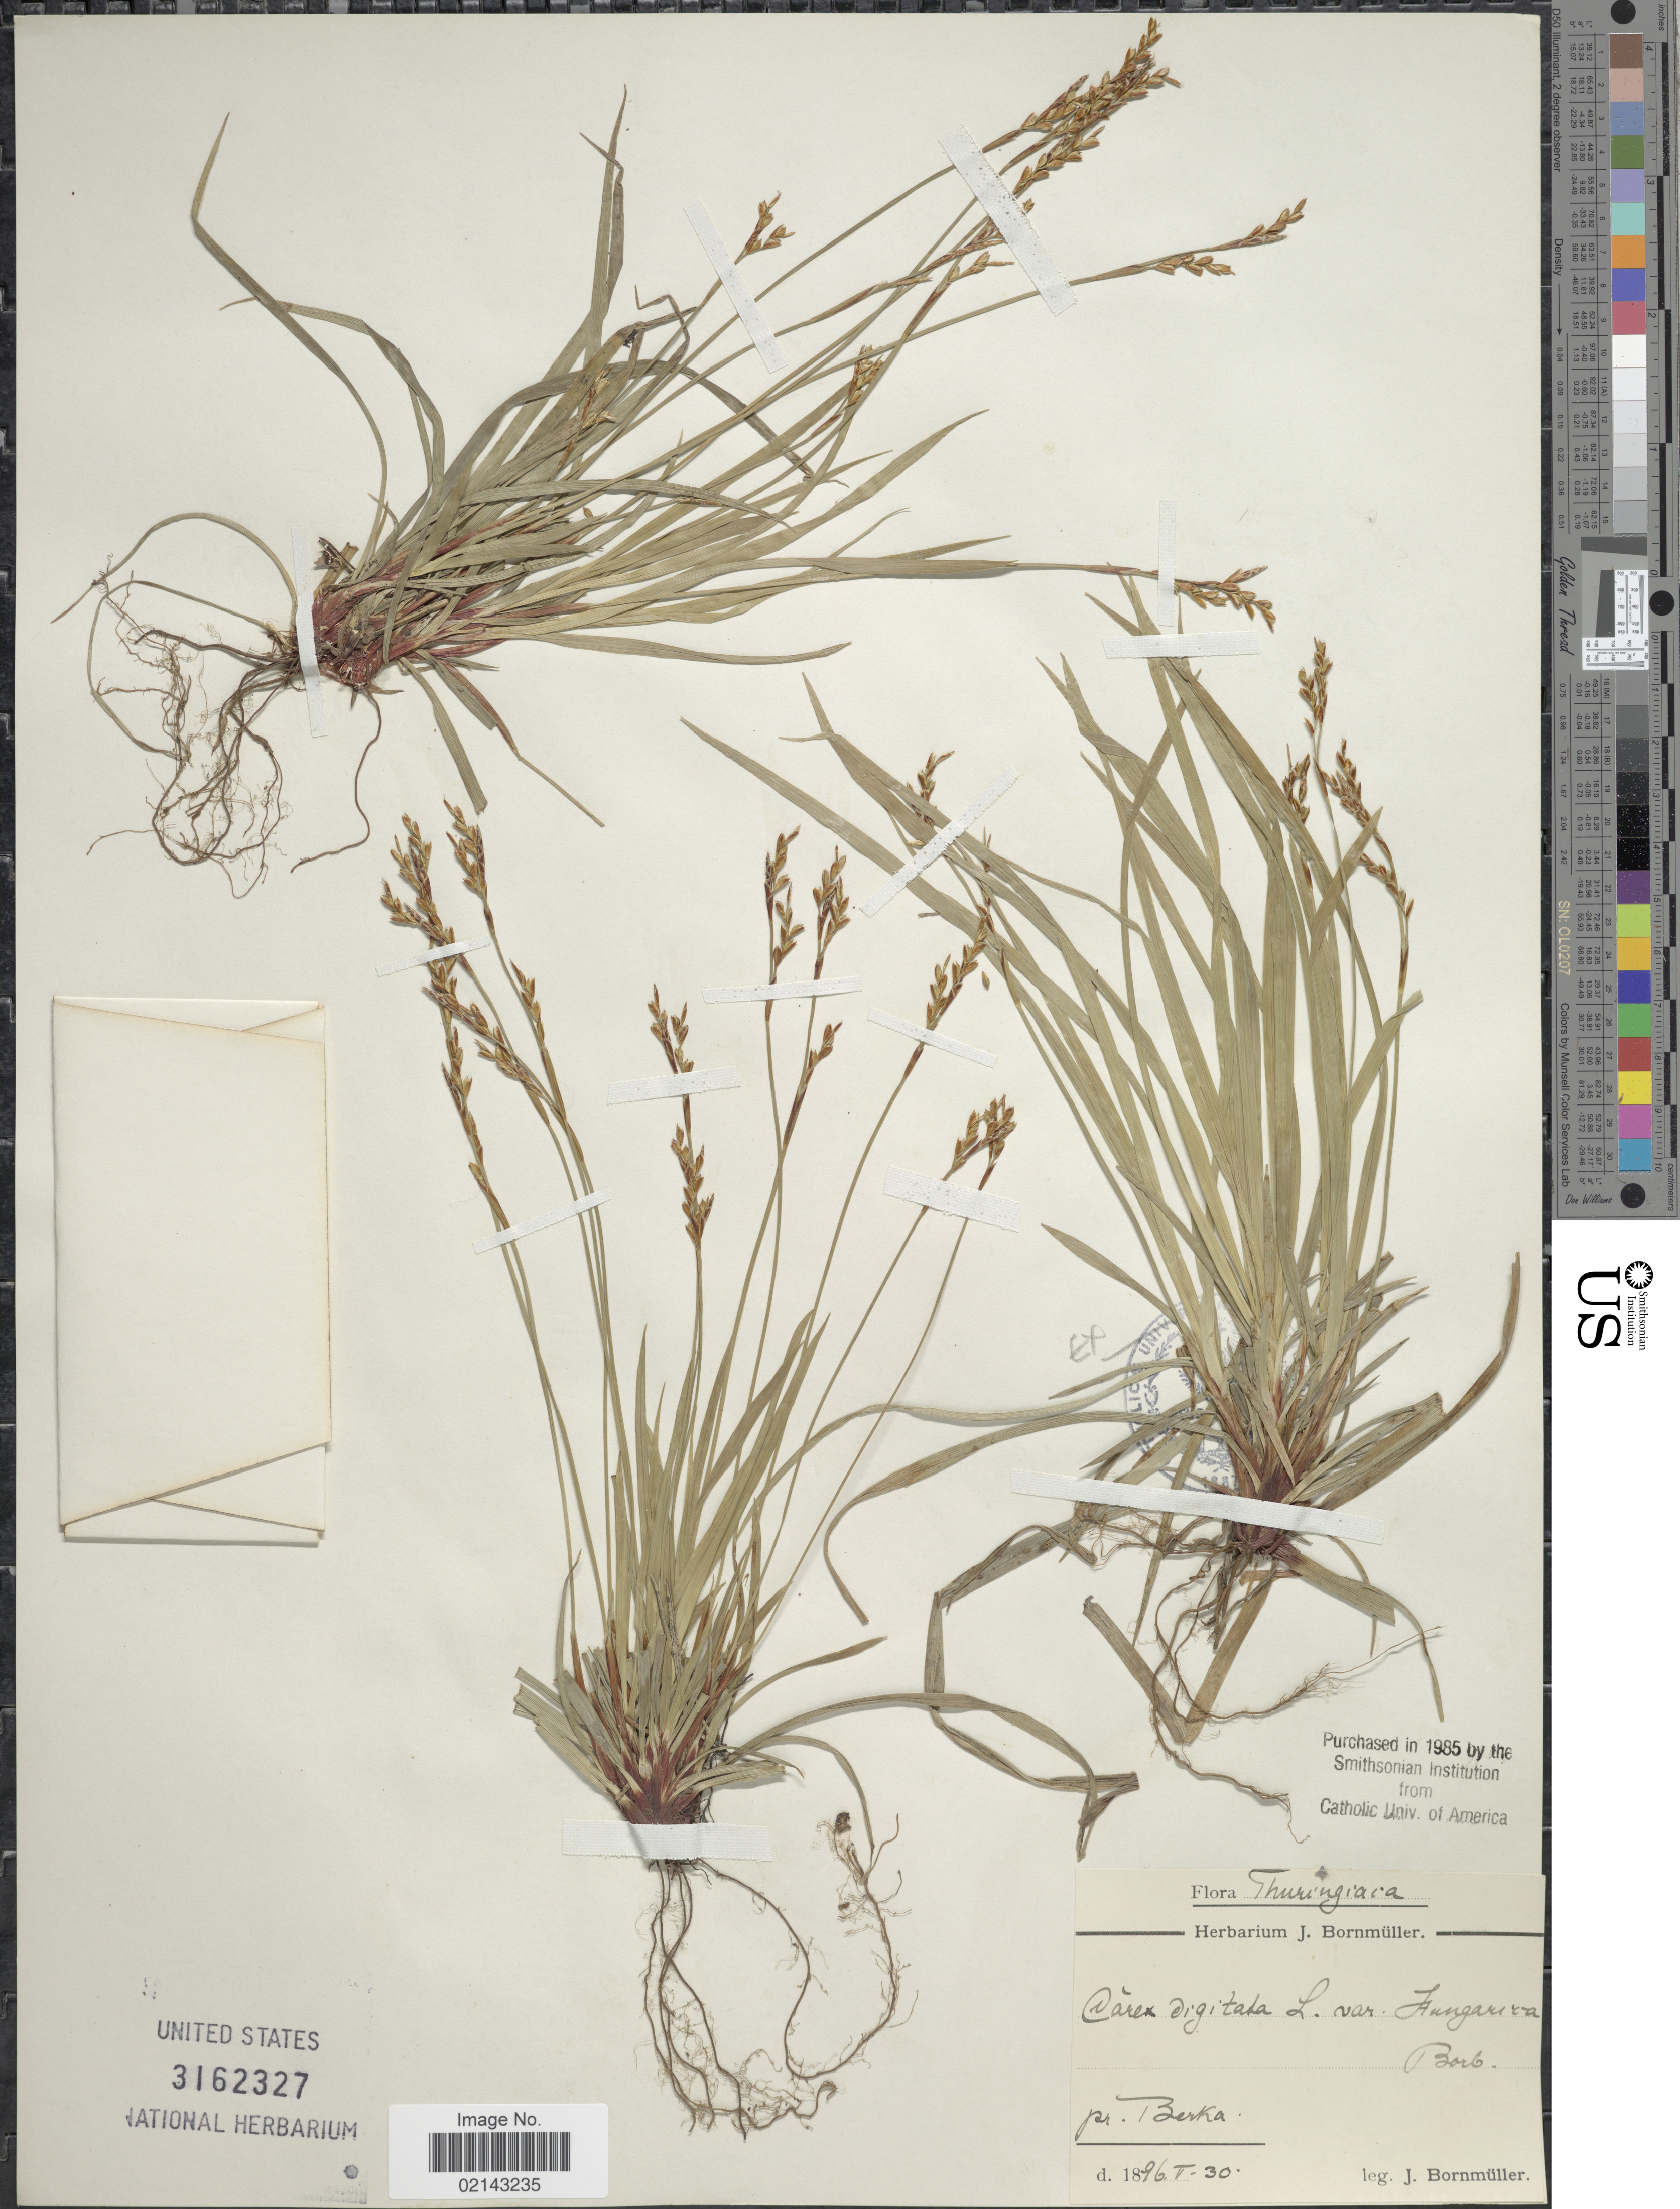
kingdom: Plantae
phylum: Tracheophyta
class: Liliopsida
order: Poales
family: Cyperaceae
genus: Carex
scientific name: Carex digitata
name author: L.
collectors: J. Bornmüller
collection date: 1896-05-30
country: Germany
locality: Thuringiaca, pr. Berka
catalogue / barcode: US 3162327